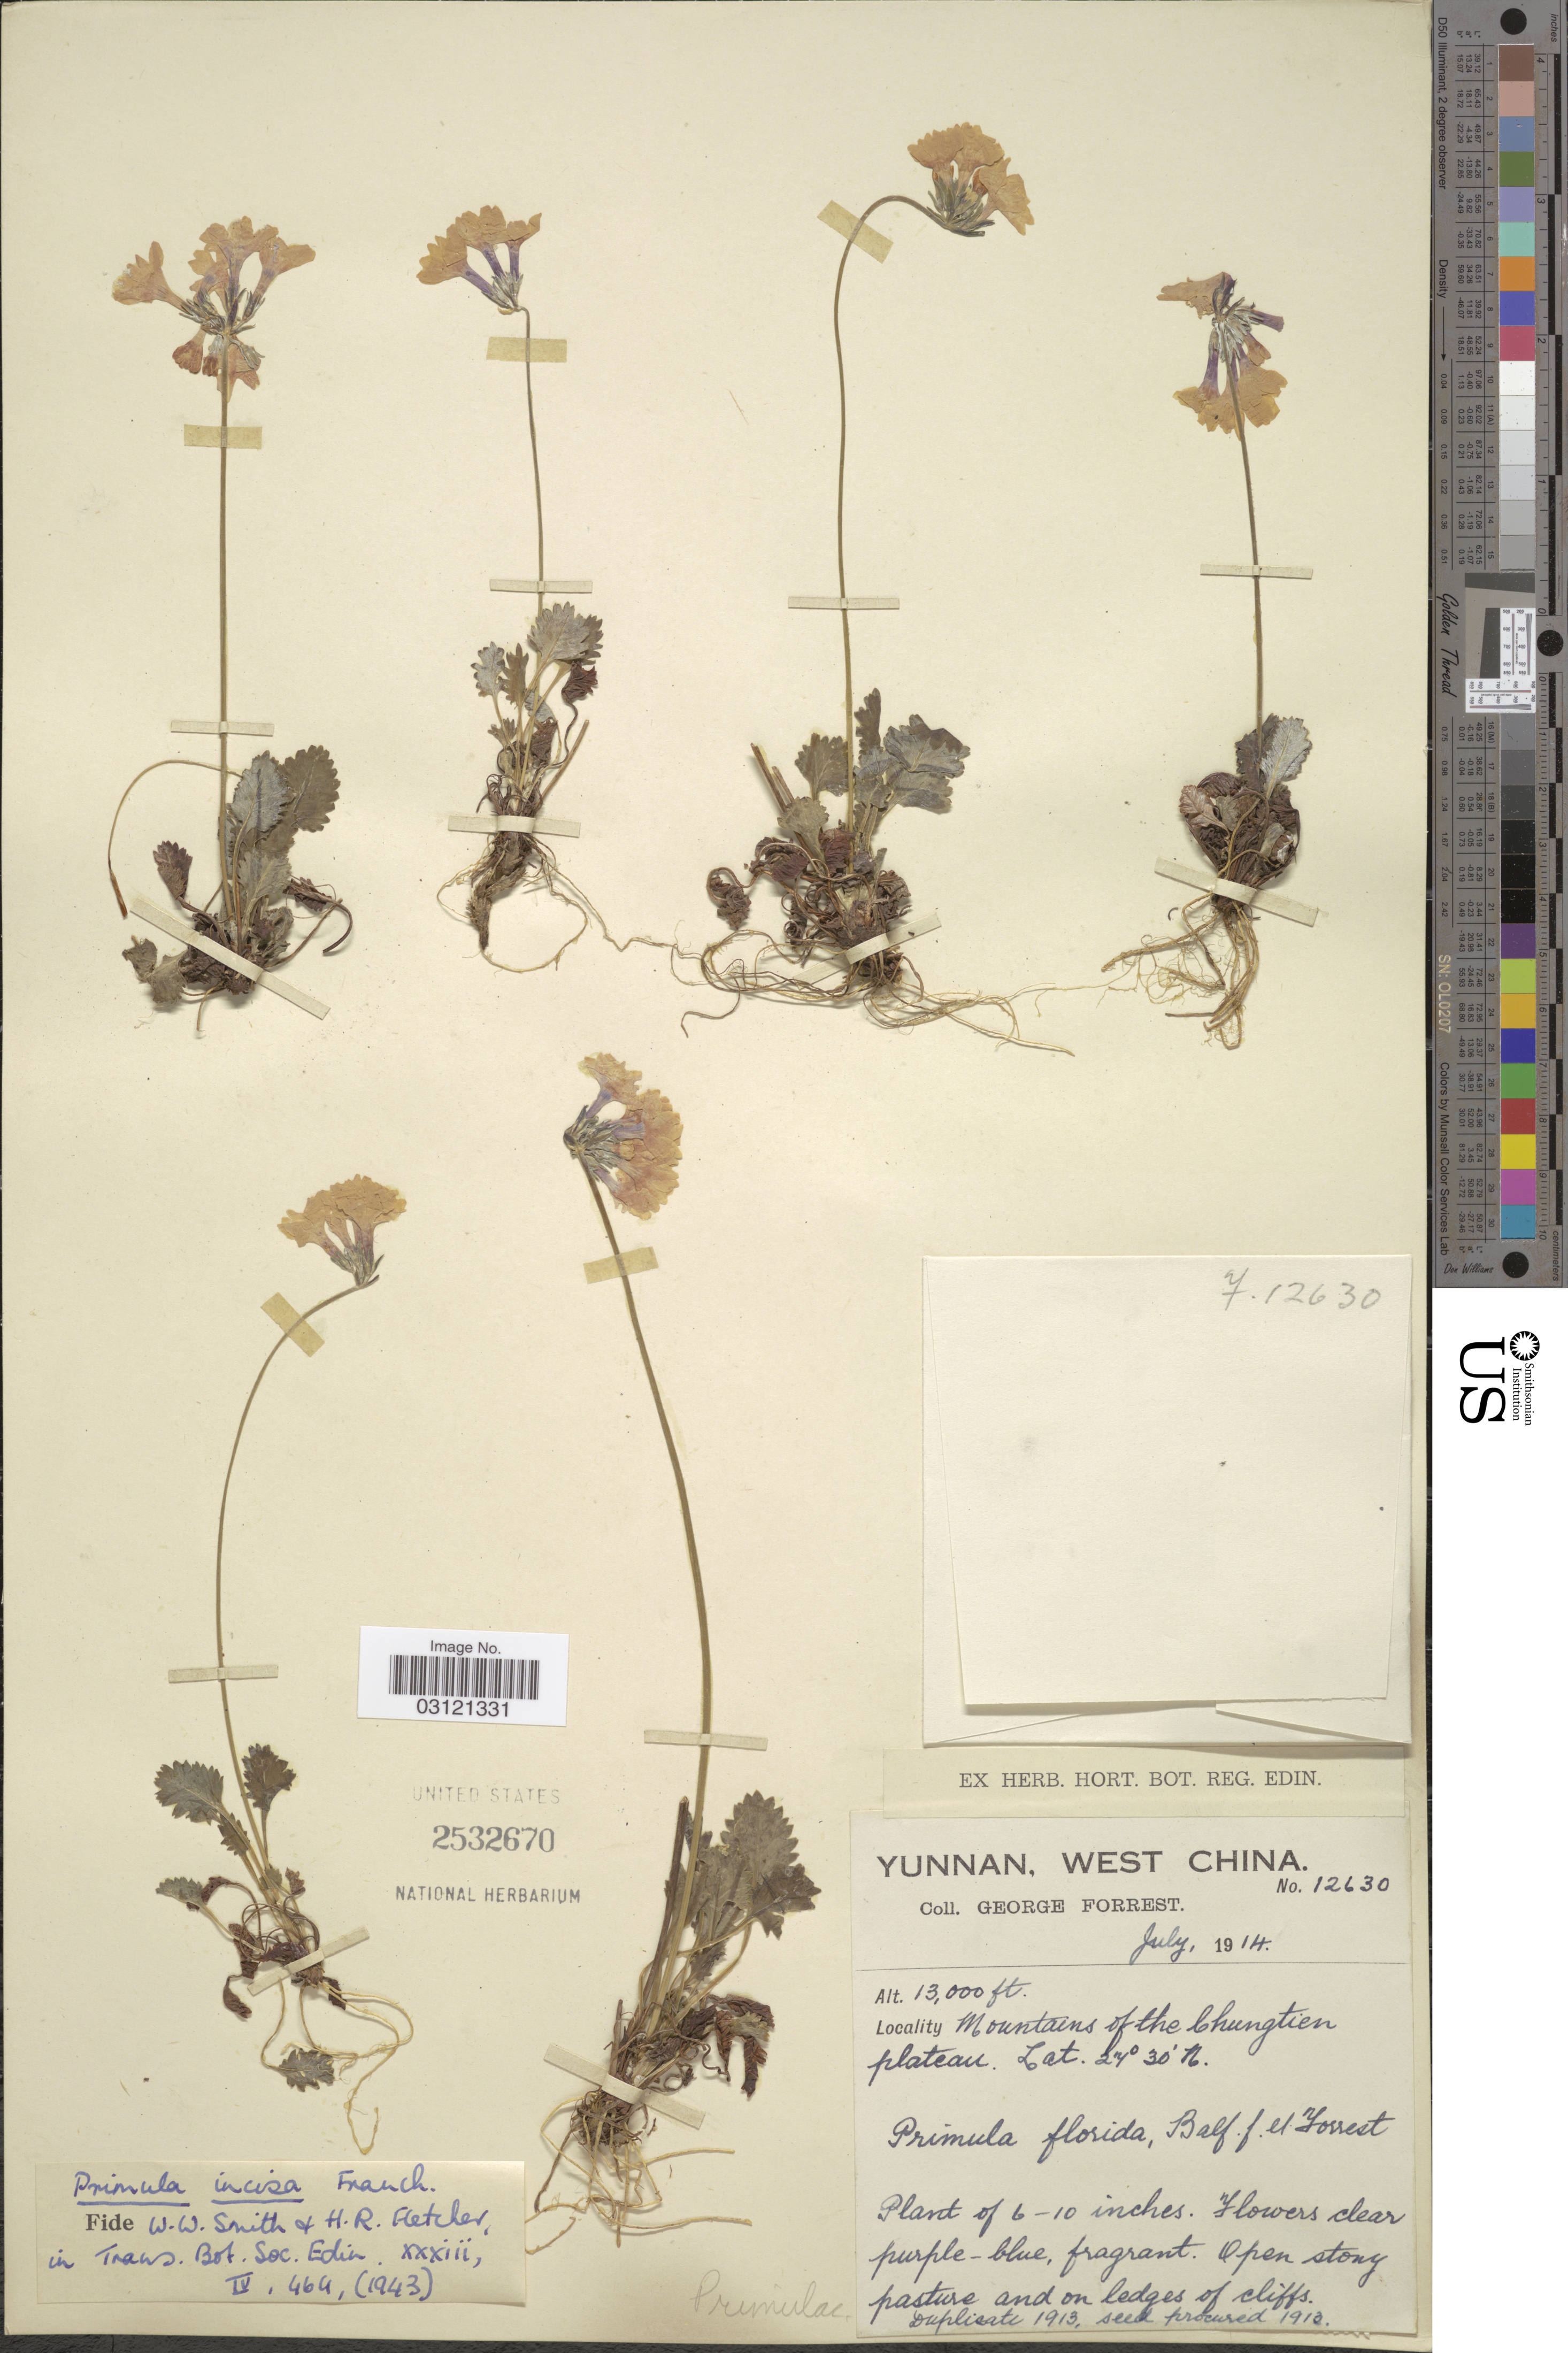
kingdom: Plantae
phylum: Tracheophyta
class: Magnoliopsida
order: Ericales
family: Primulaceae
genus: Primula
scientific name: Primula incisa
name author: Franch.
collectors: G. Forrest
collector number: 12630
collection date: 1914-07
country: China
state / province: Yunnan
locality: West China, Mountains of Chungtien plateau.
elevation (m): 3962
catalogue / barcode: US 2532670